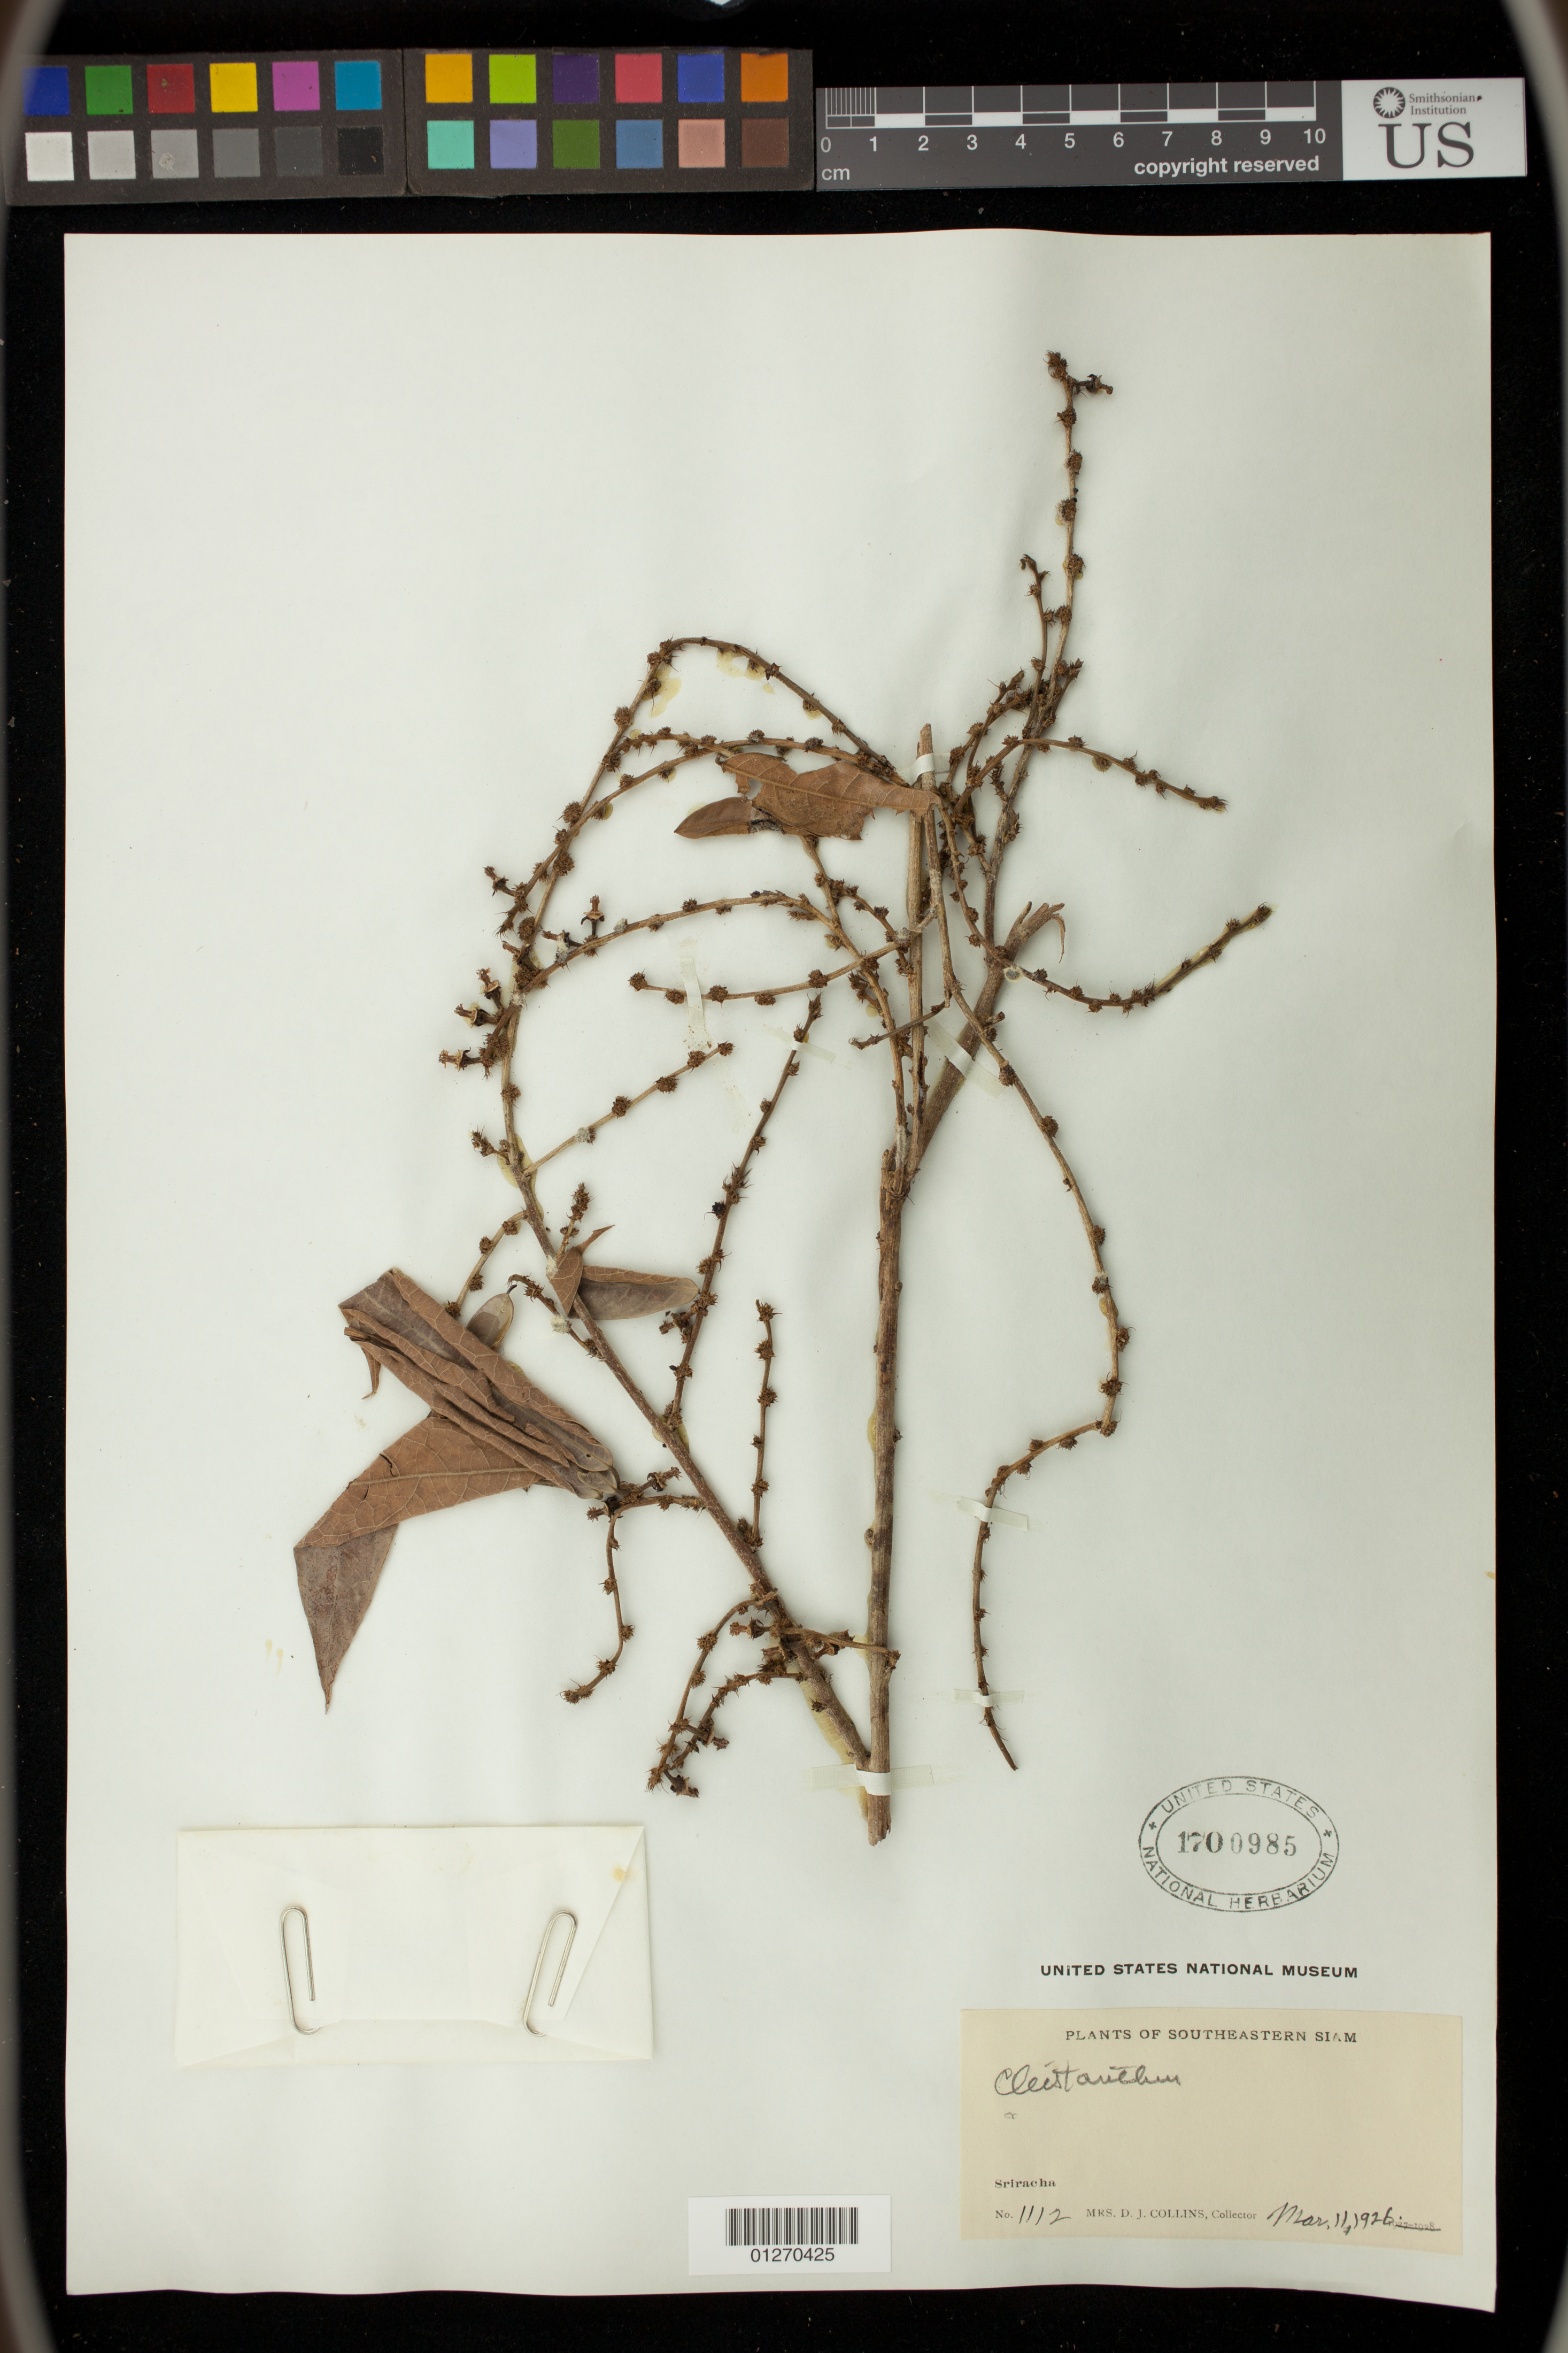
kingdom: Plantae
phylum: Tracheophyta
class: Magnoliopsida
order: Malpighiales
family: Phyllanthaceae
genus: Cleistanthus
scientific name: Cleistanthus sp.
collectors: Mrs. D. J. Collins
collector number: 1112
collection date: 1926-03-11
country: Thailand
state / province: Chon Buri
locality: Sriracha, Southeastern Siam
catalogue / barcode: US 1700985